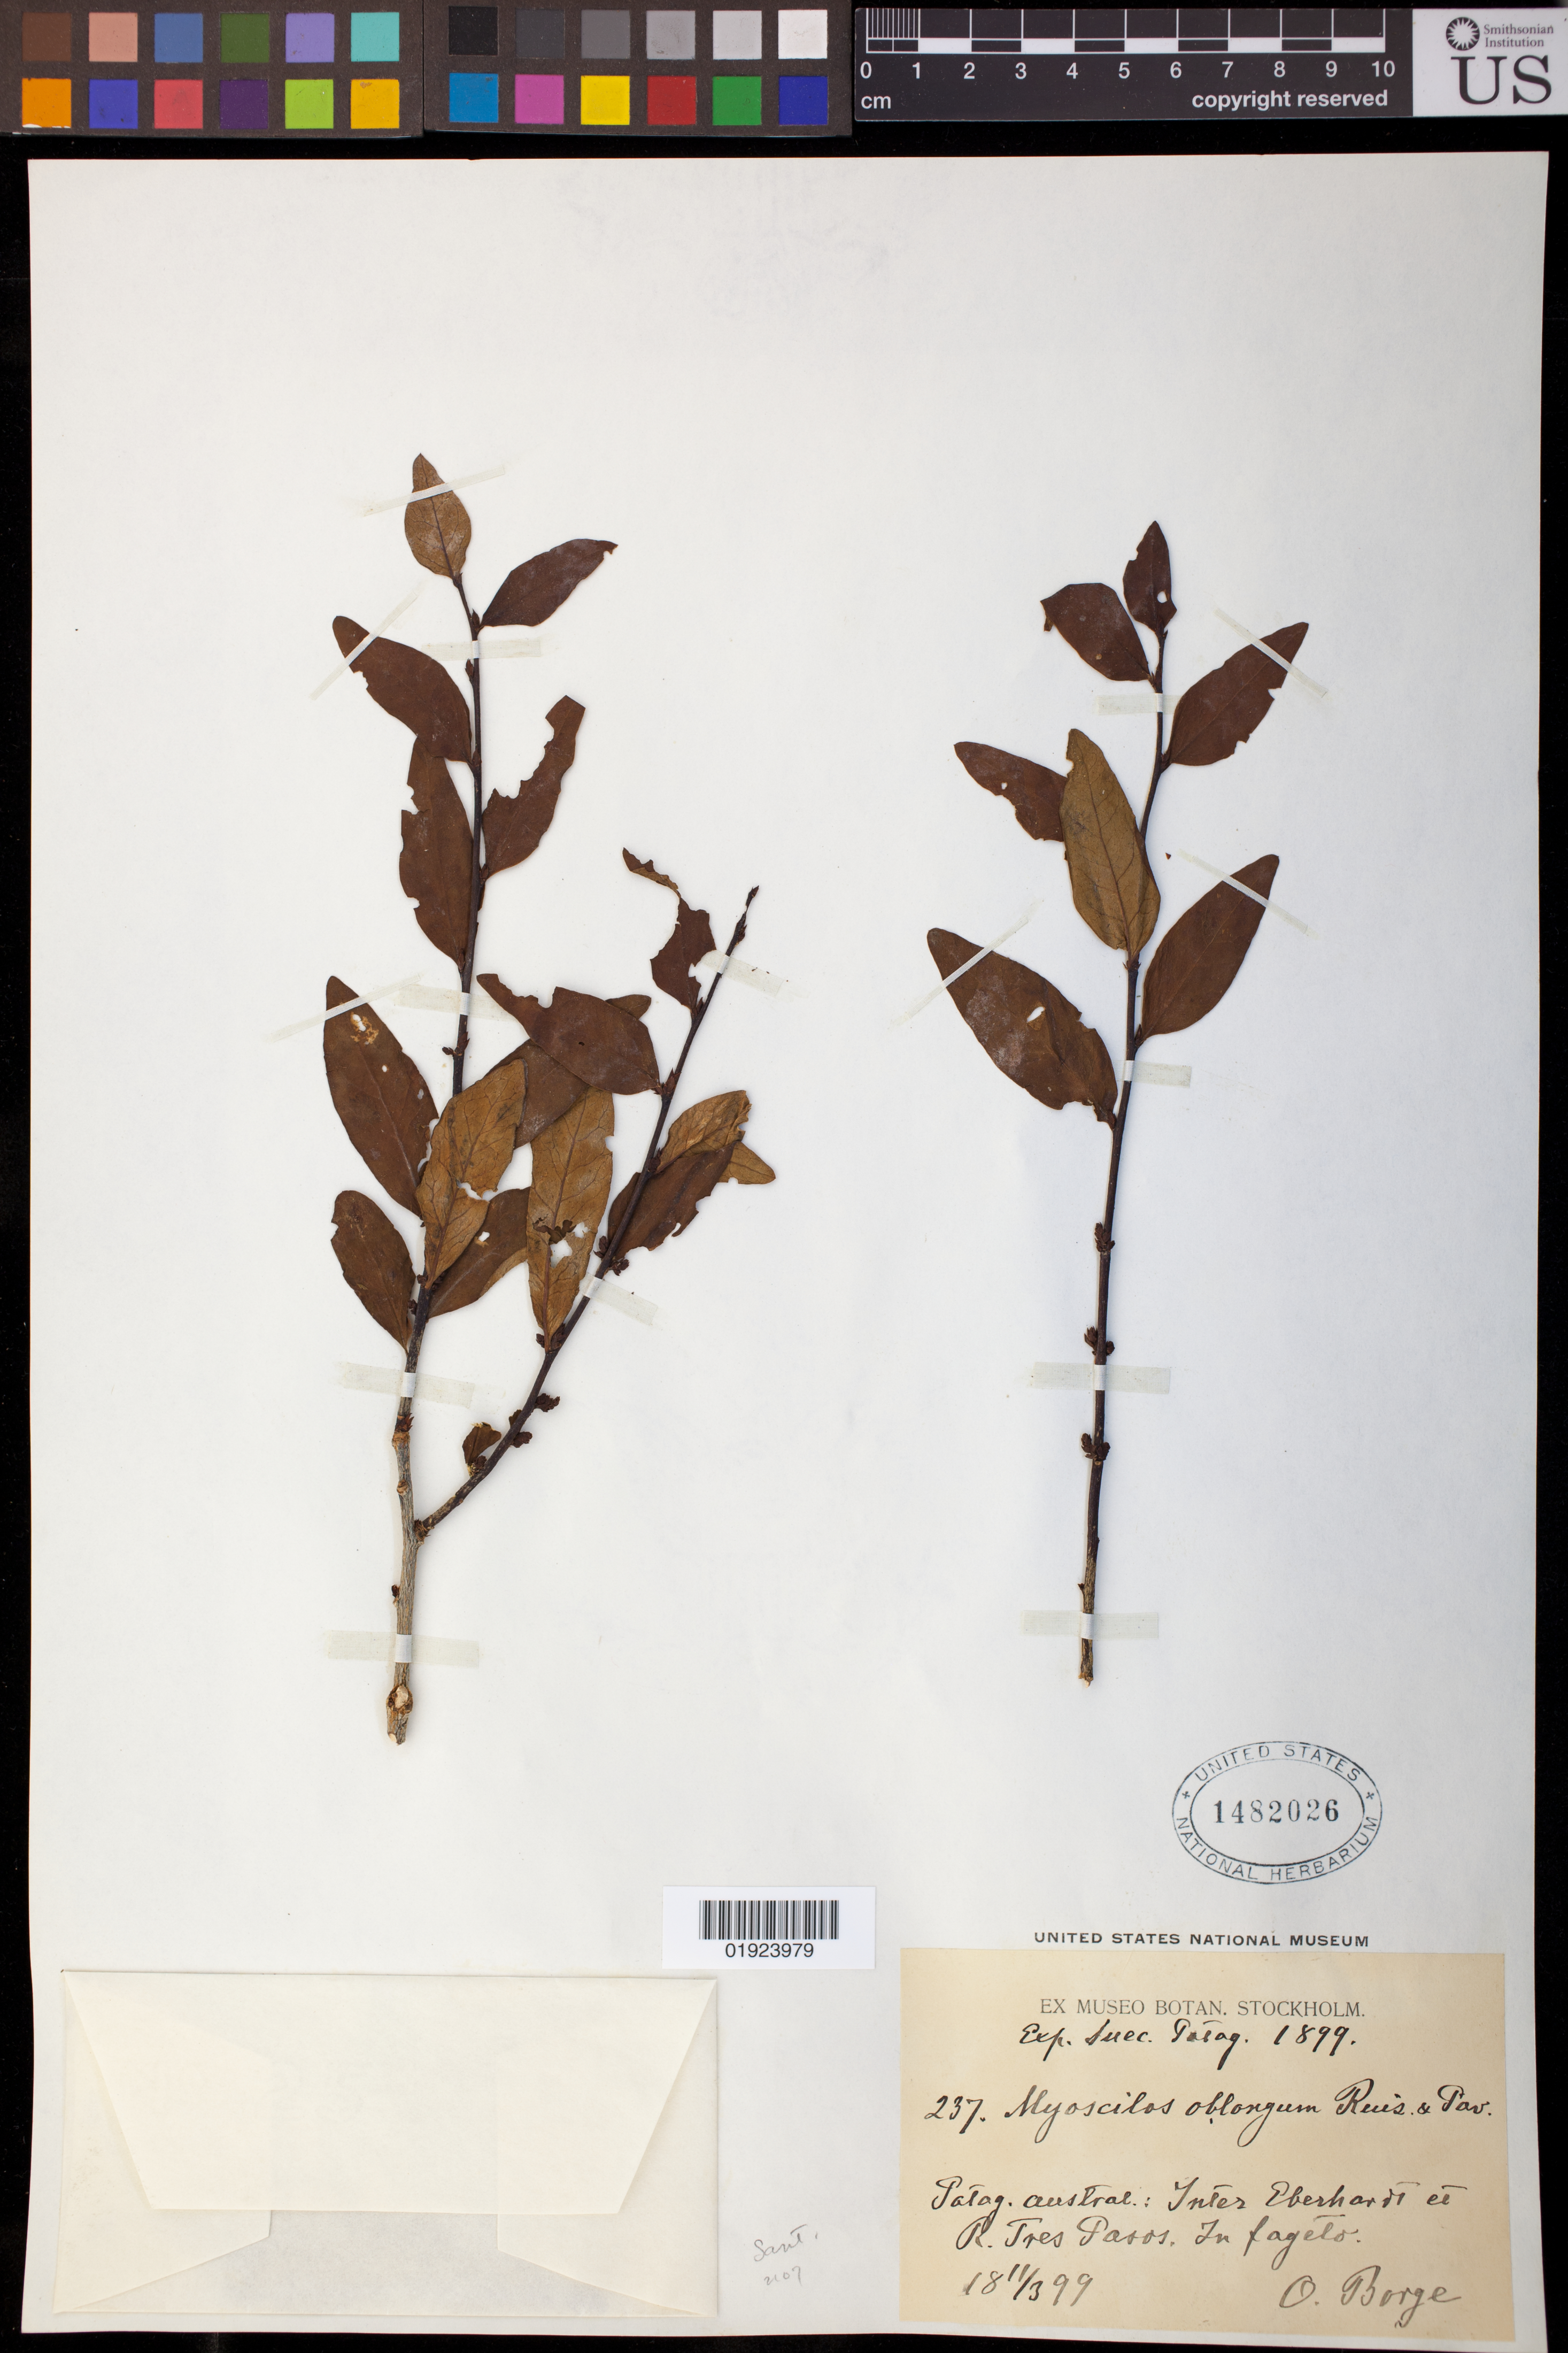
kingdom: Plantae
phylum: Tracheophyta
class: Magnoliopsida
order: Santalales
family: Santalaceae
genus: Myoschilos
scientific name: Myoschilos oblongus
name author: Ruiz & Pav.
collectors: O. Borge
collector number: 237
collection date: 1899-03-11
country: Chile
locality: Patag. austral: Inter Eberhardt et R. Tres Pasos. In fagato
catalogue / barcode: US 1482026